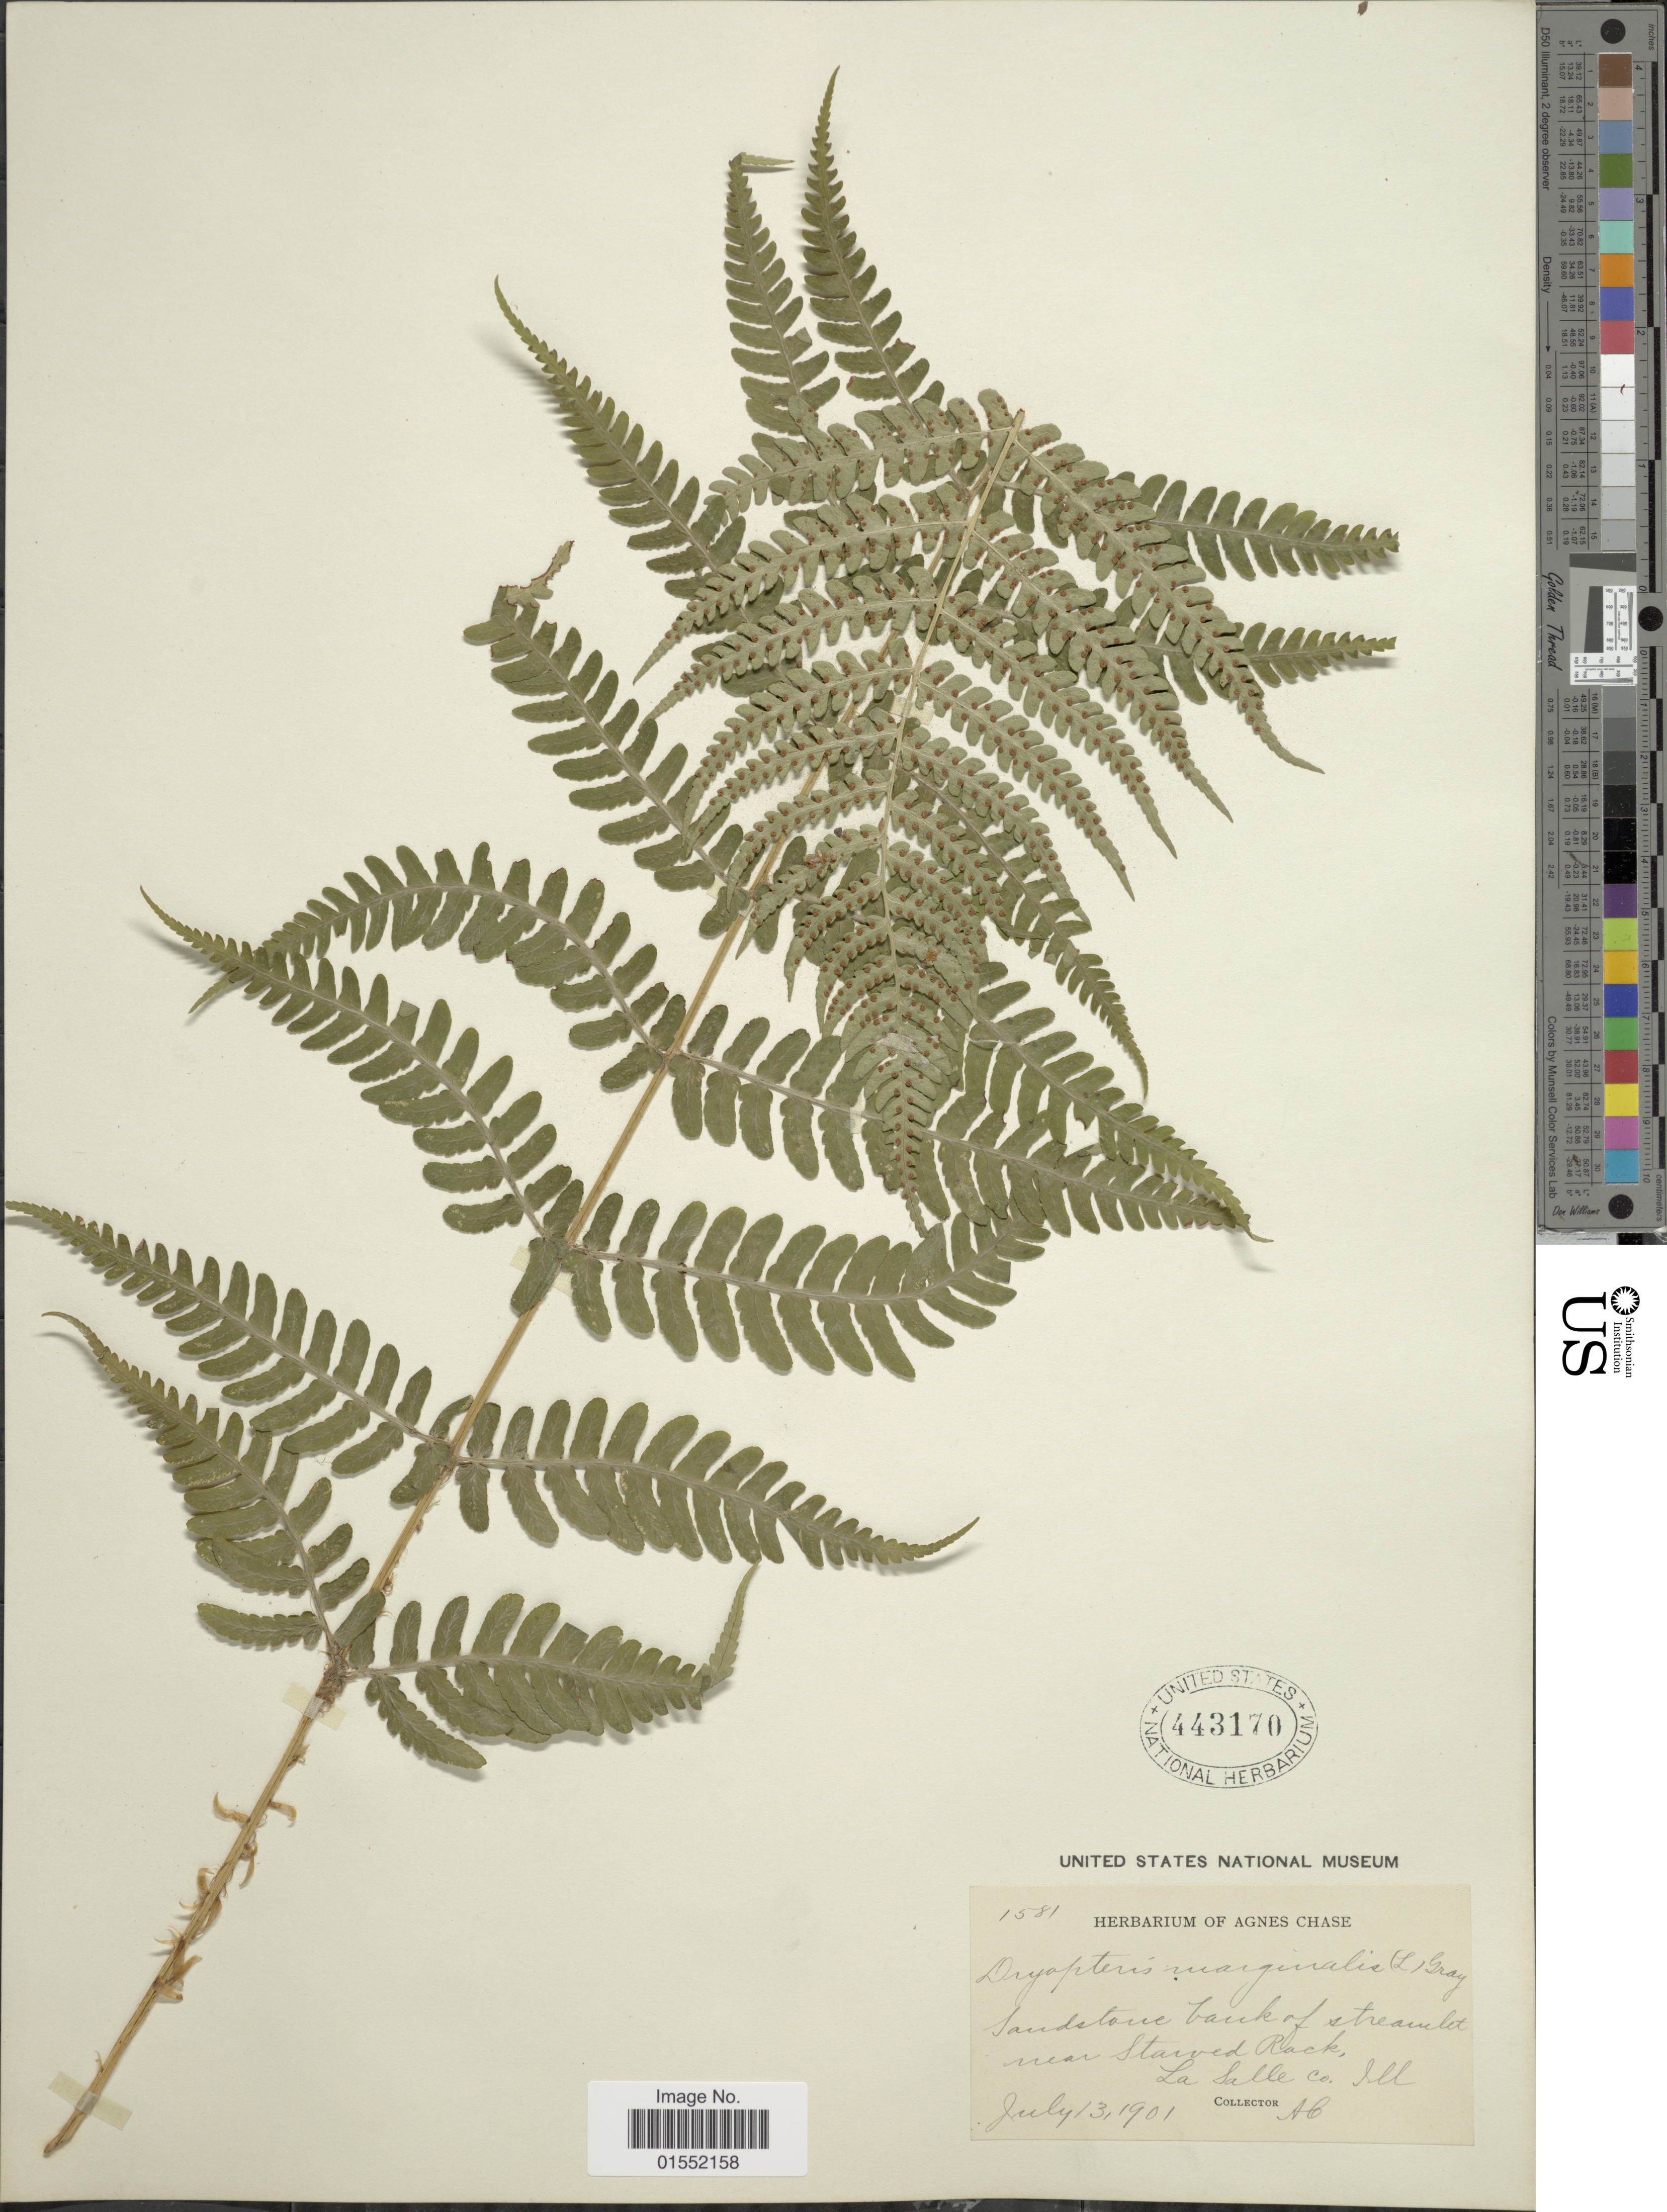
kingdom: Plantae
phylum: Tracheophyta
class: Polypodiopsida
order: Polypodiales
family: Dryopteridaceae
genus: Dryopteris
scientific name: Dryopteris marginalis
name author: (L.) A. Gray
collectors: A. Chase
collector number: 1581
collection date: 1901-07-13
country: United States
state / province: Illinois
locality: Sandstone bank of streamlet near Starved Rack, La Salle co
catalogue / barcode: US 443170